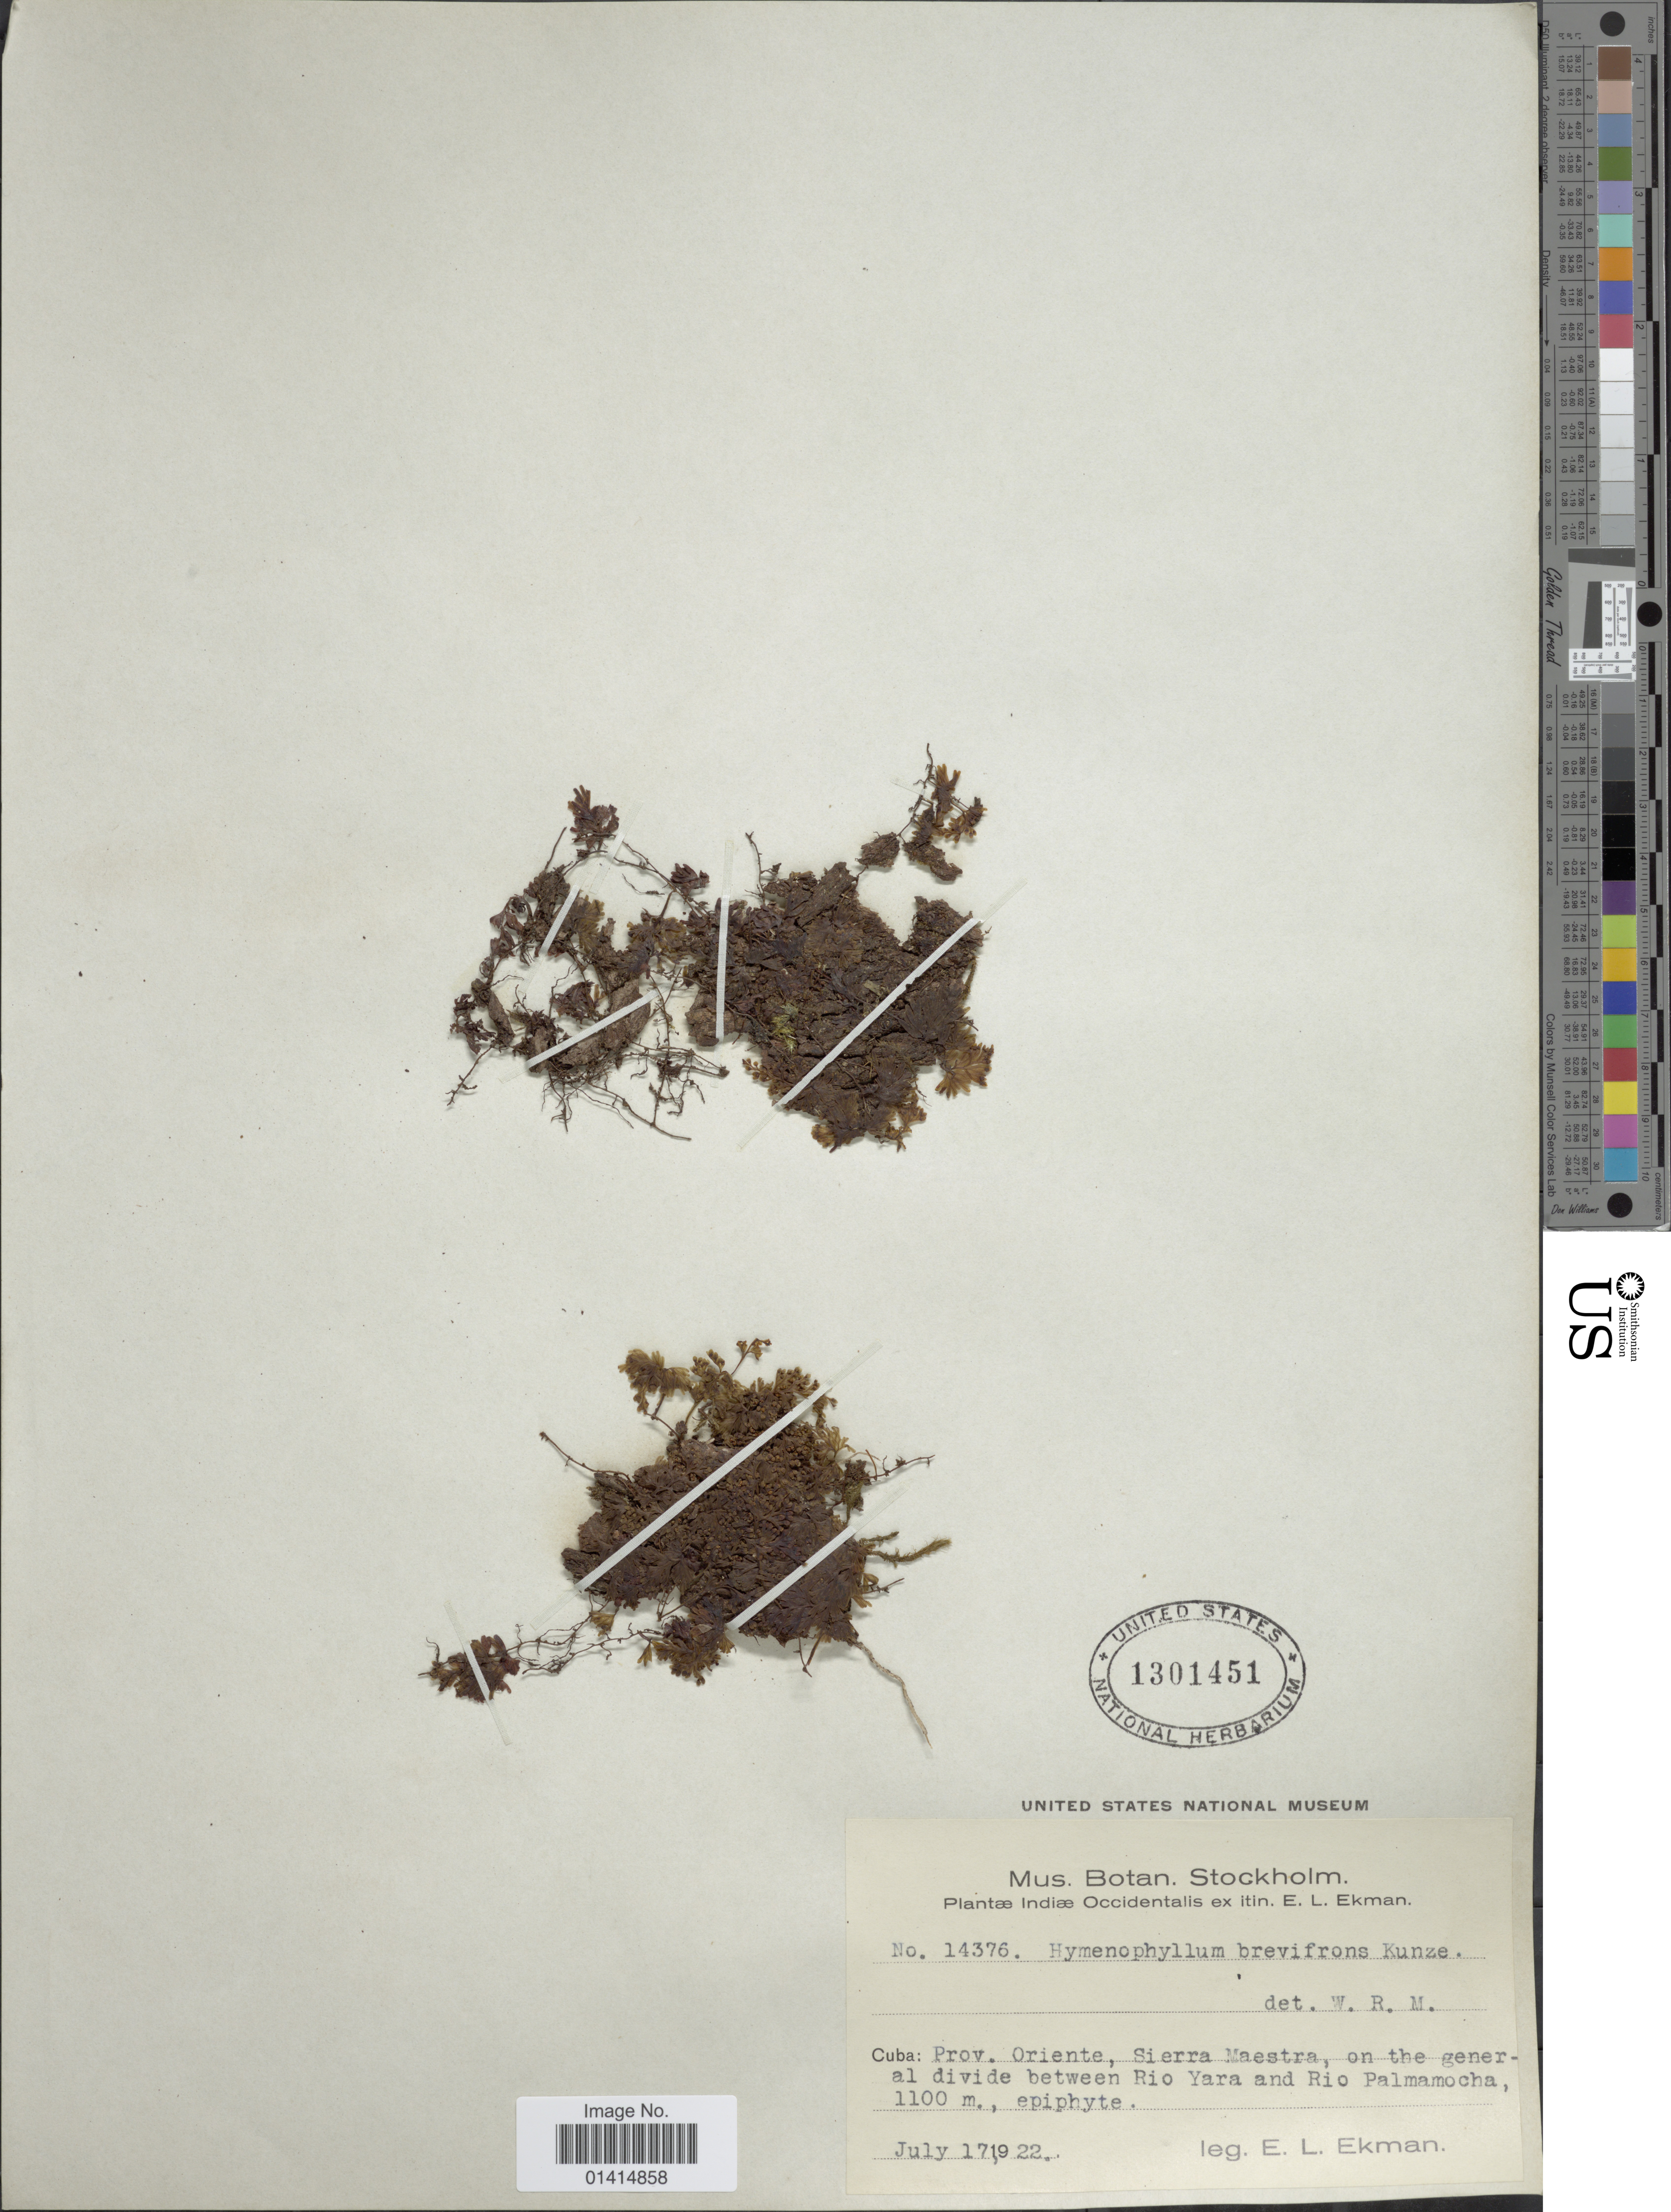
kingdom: Plantae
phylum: Tracheophyta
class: Polypodiopsida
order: Hymenophyllales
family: Hymenophyllaceae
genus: Hymenophyllum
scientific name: Hymenophyllum brevifrons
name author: Kunze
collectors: E. L. Ekman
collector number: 14376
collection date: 1922-07-17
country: Cuba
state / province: Oriente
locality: Sierra Maestra, on the general divide between Rio Yara and Rio Palmamocha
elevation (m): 1100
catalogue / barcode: US 1301451